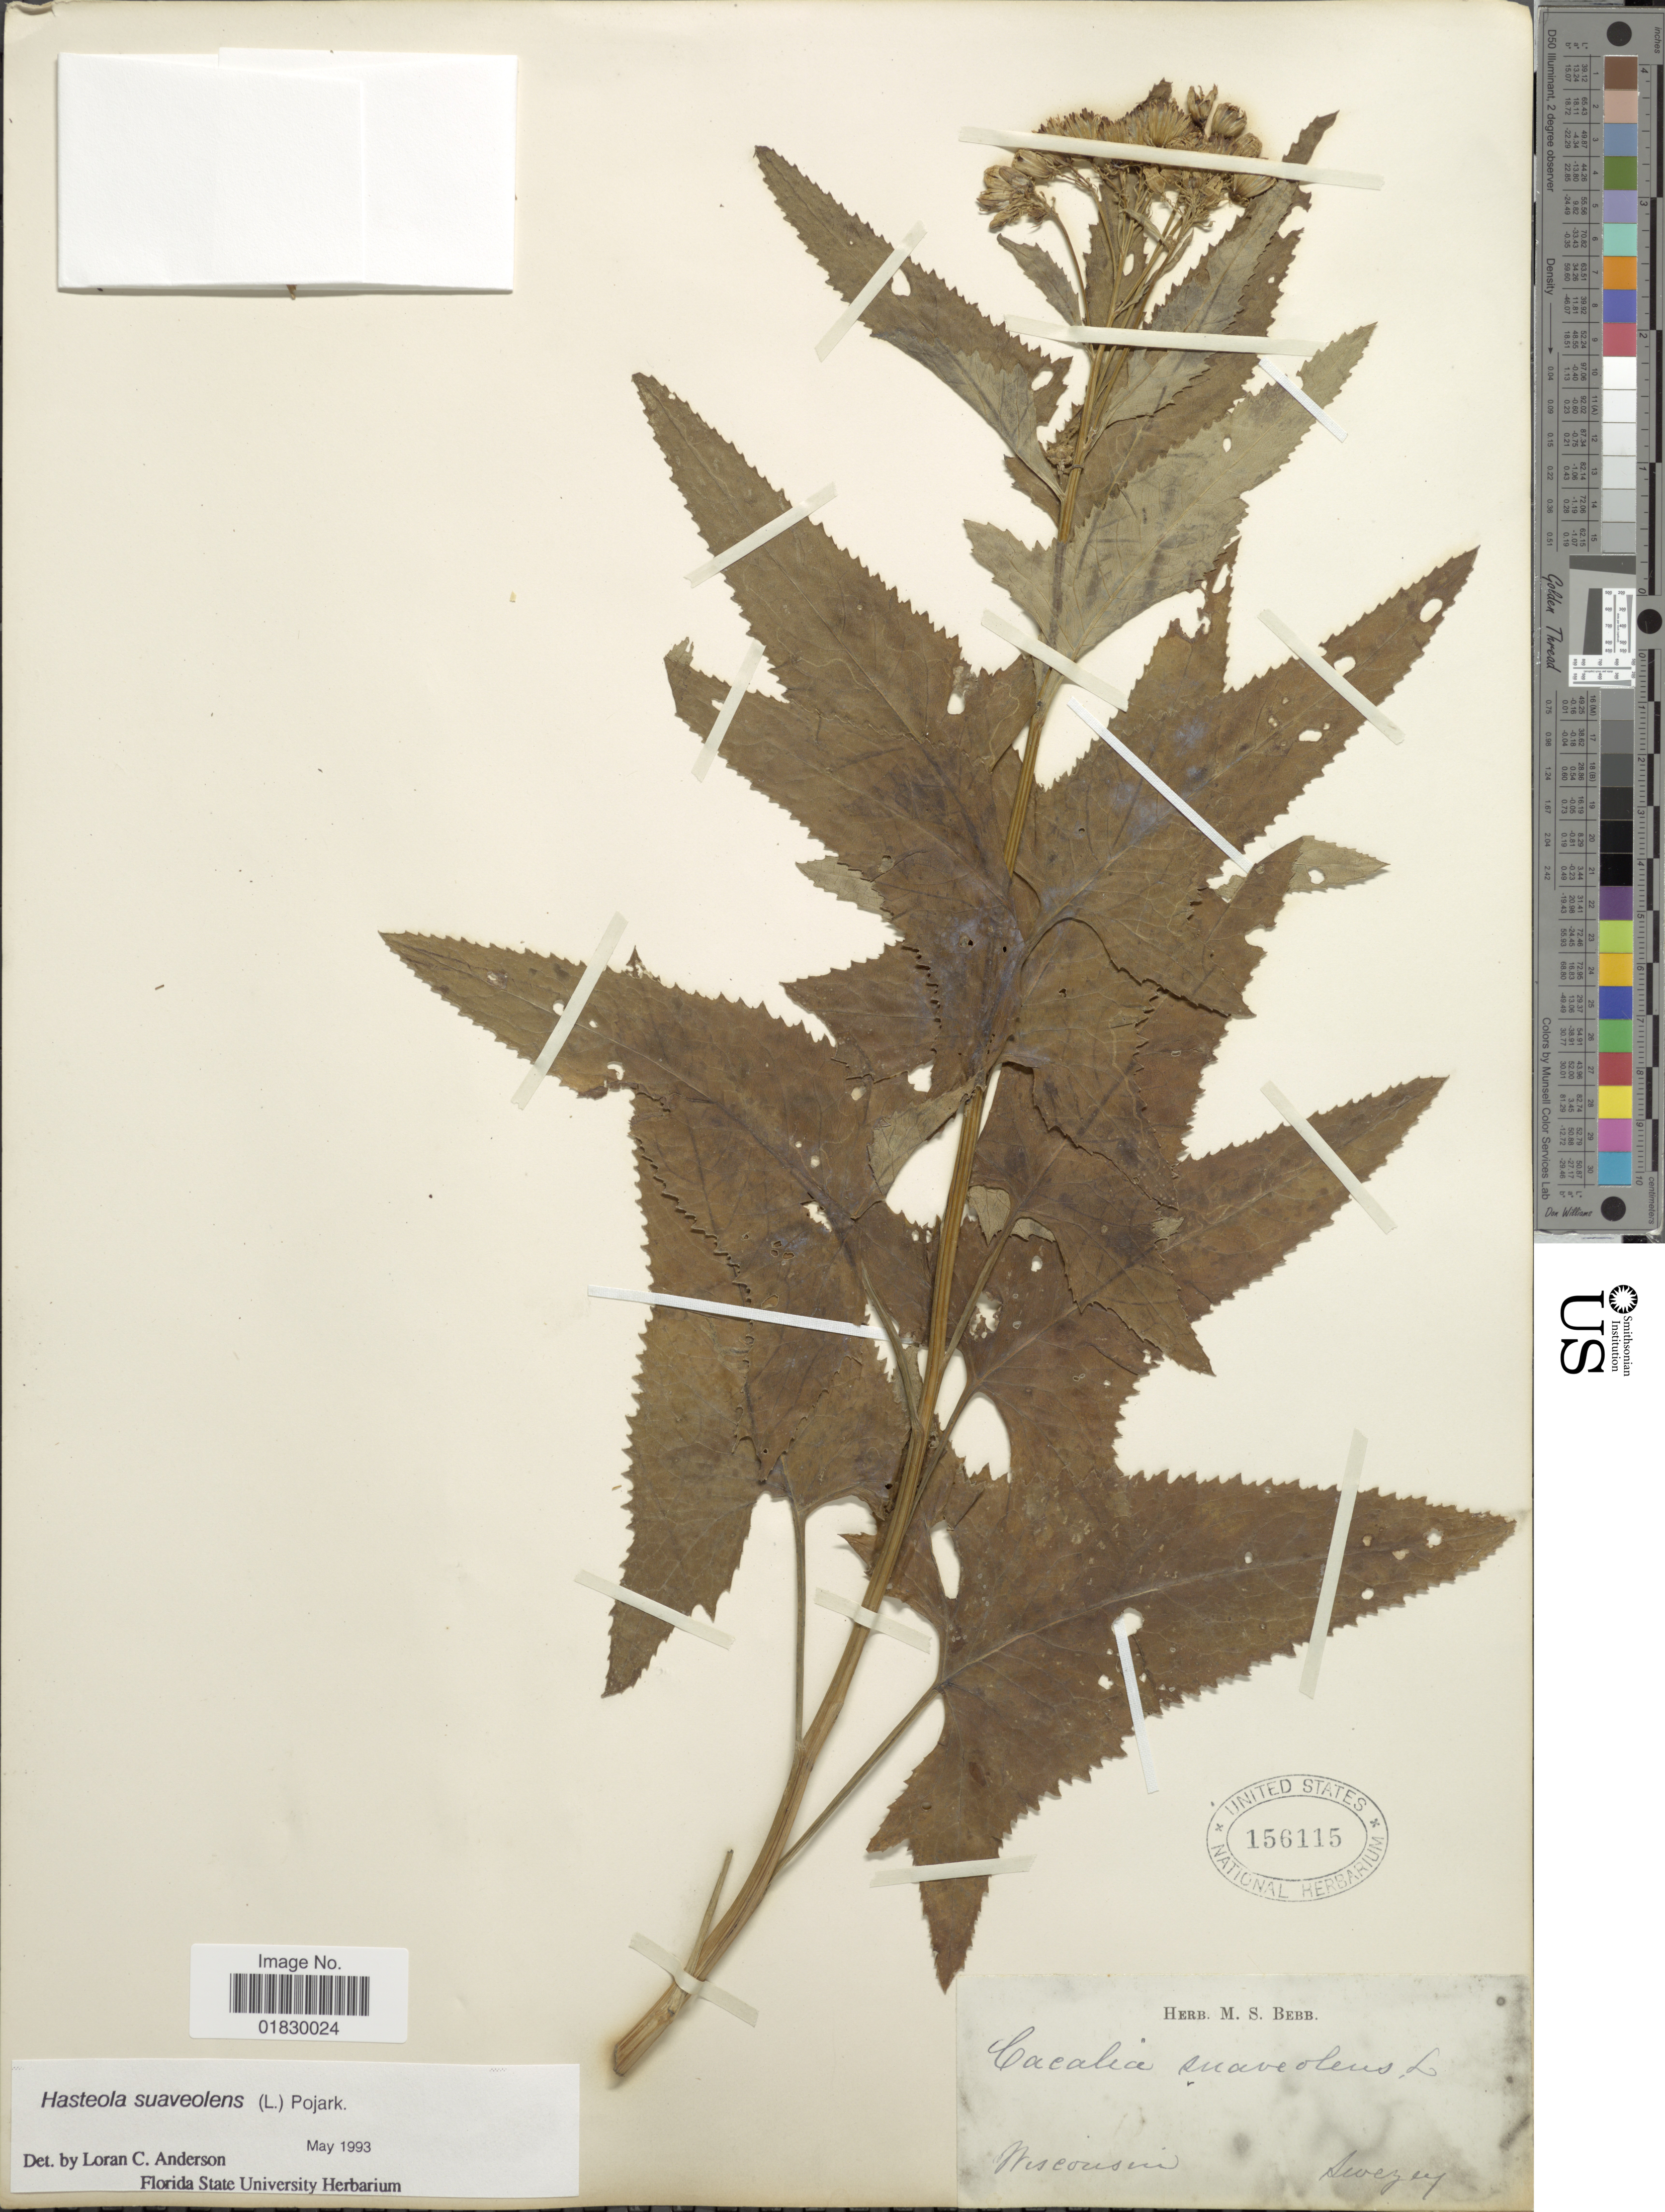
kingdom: Plantae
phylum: Tracheophyta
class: Magnoliopsida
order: Asterales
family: Asteraceae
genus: Hasteola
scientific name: Hasteola suaveolens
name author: (L.) Pojark.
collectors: Swezey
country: United States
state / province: Wisconsin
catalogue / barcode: US 156115